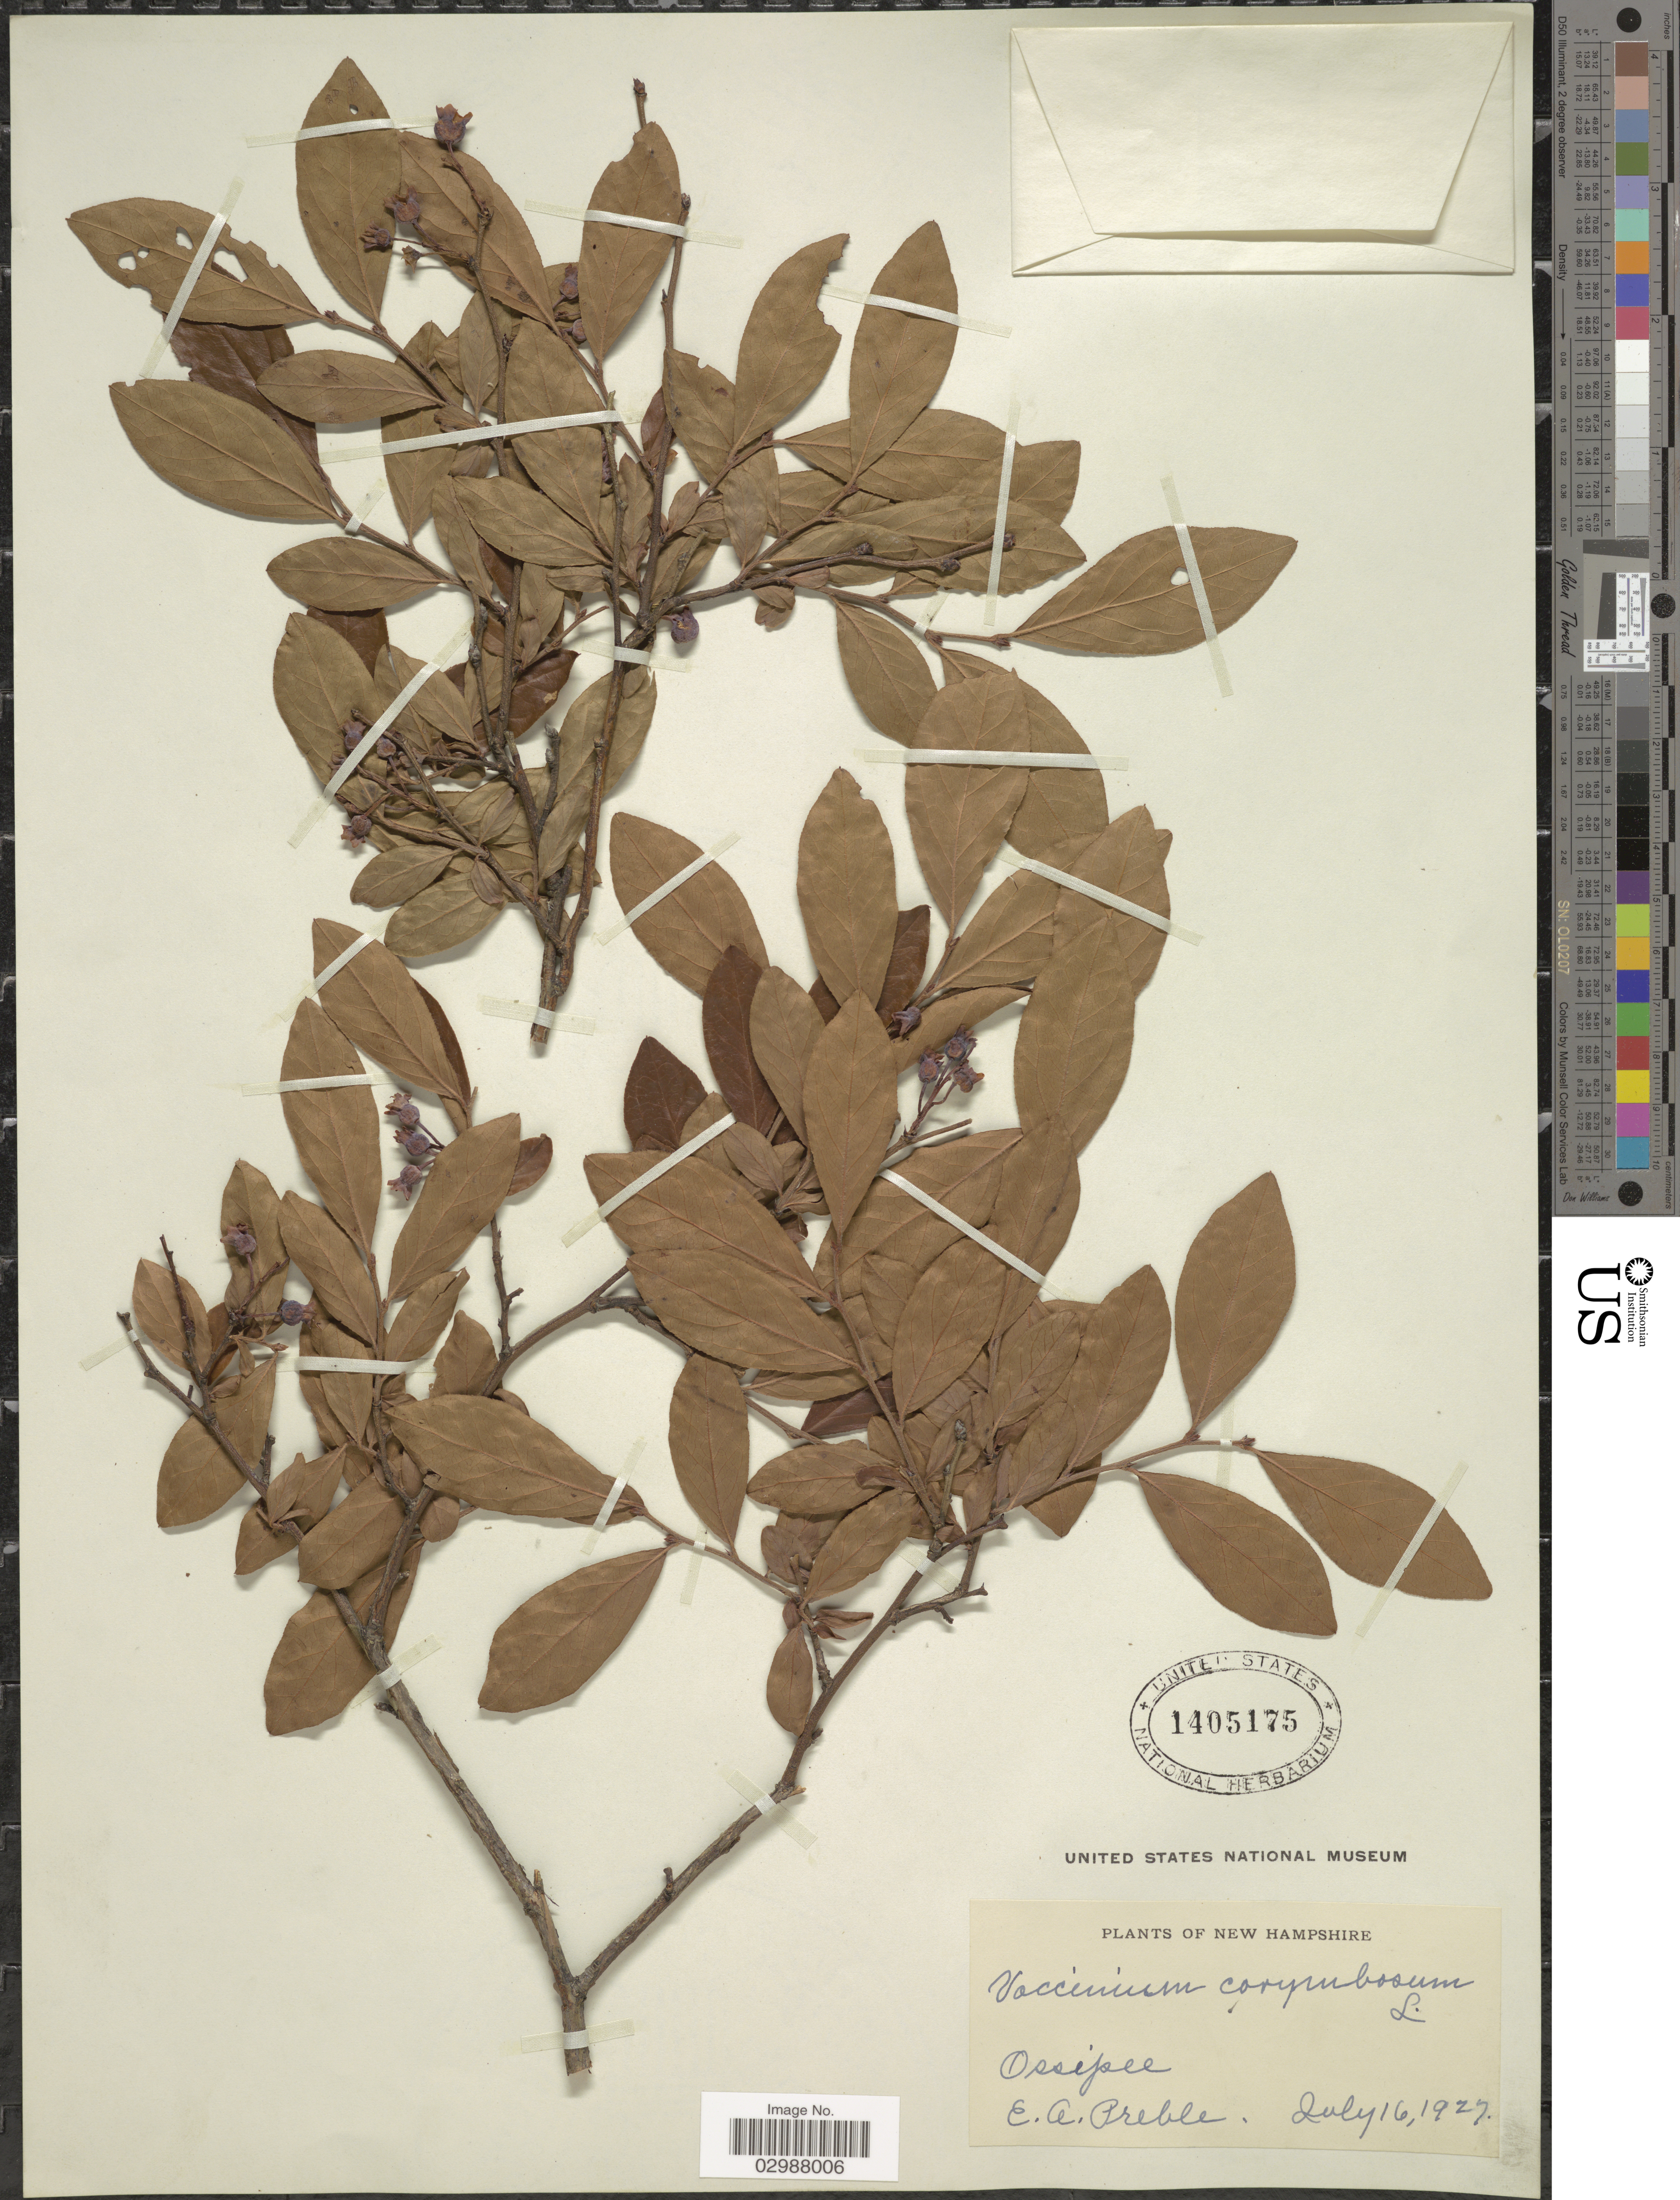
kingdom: Plantae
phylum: Tracheophyta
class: Magnoliopsida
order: Ericales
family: Ericaceae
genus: Vaccinium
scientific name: Vaccinium corymbosum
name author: L.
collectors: E. Preble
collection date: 1927-07-16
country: United States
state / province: New Hampshire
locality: Ossipee.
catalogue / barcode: US 1405175